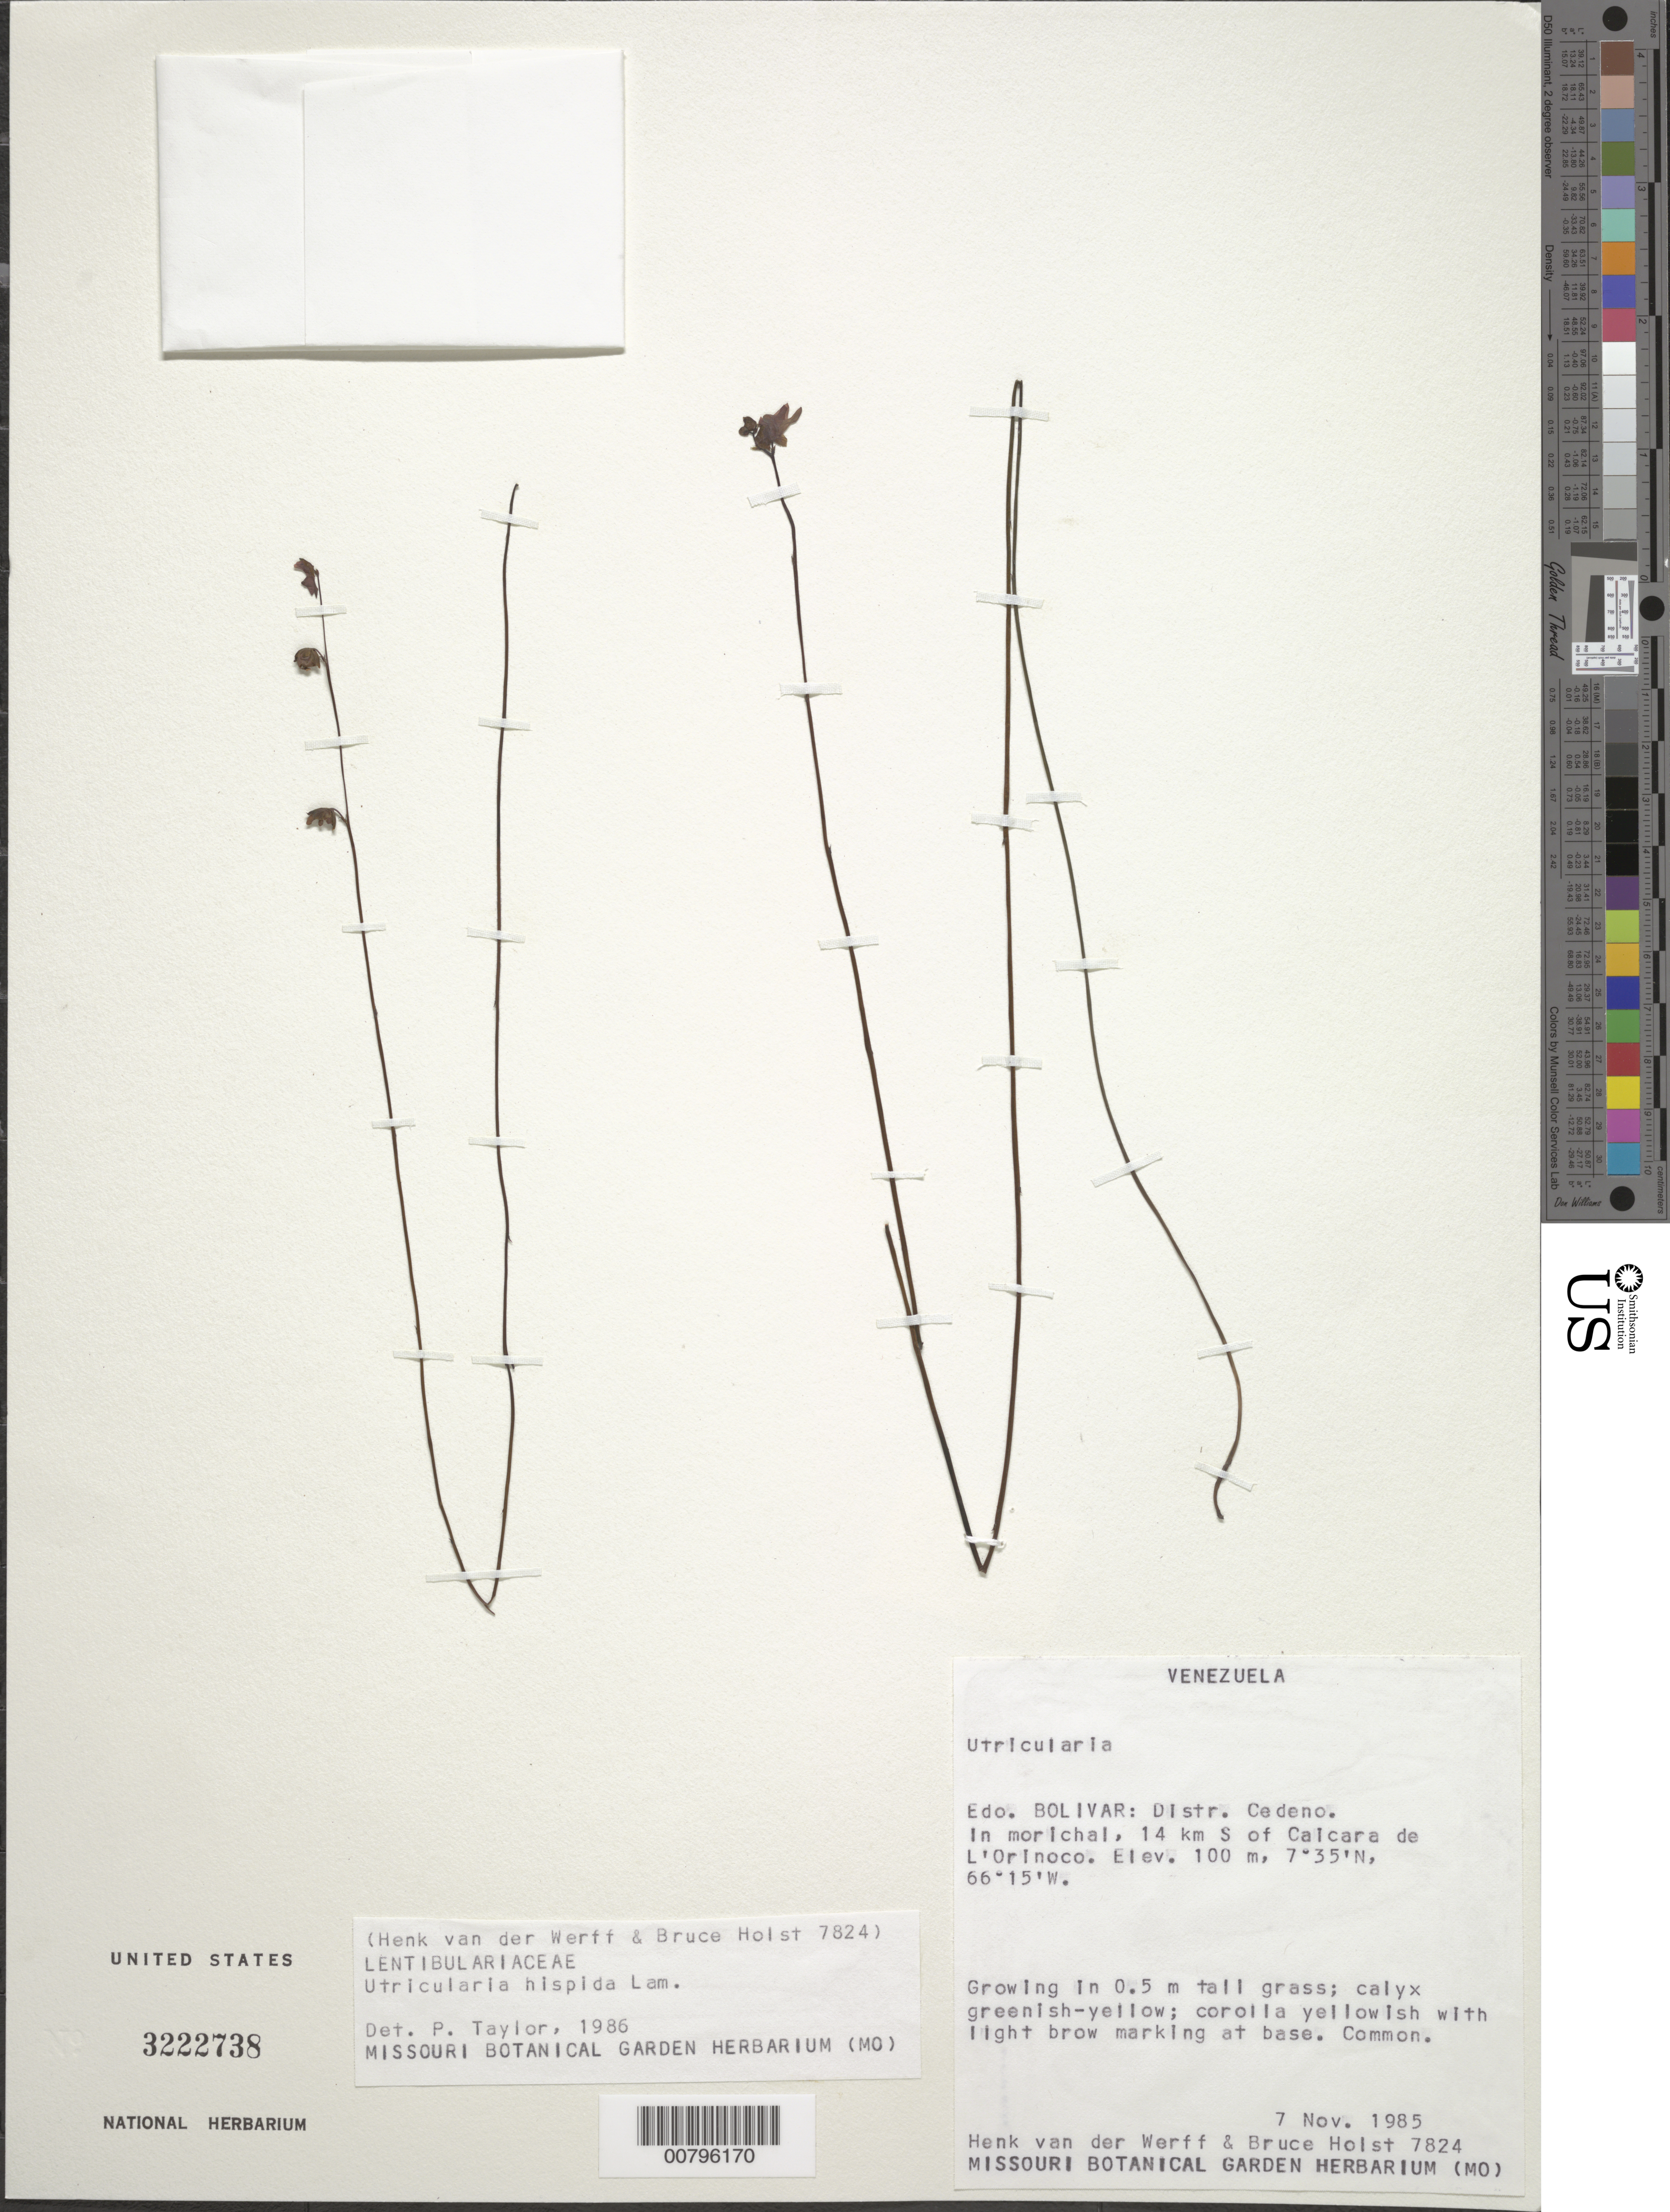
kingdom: Plantae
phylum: Tracheophyta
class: Magnoliopsida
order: Lamiales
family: Lentibulariaceae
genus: Utricularia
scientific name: Utricularia hispida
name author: Lam.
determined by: Taylor, P.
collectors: H. van der Werff & B. Holst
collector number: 7824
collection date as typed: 7-Nov-85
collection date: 1985-11-07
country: Venezuela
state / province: Bolívar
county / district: Cedeño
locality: Calcara de l'Orinoco, 14 km S of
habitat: Morichal; growing in 0.5 m tall grass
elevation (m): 100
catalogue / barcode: US 3222738